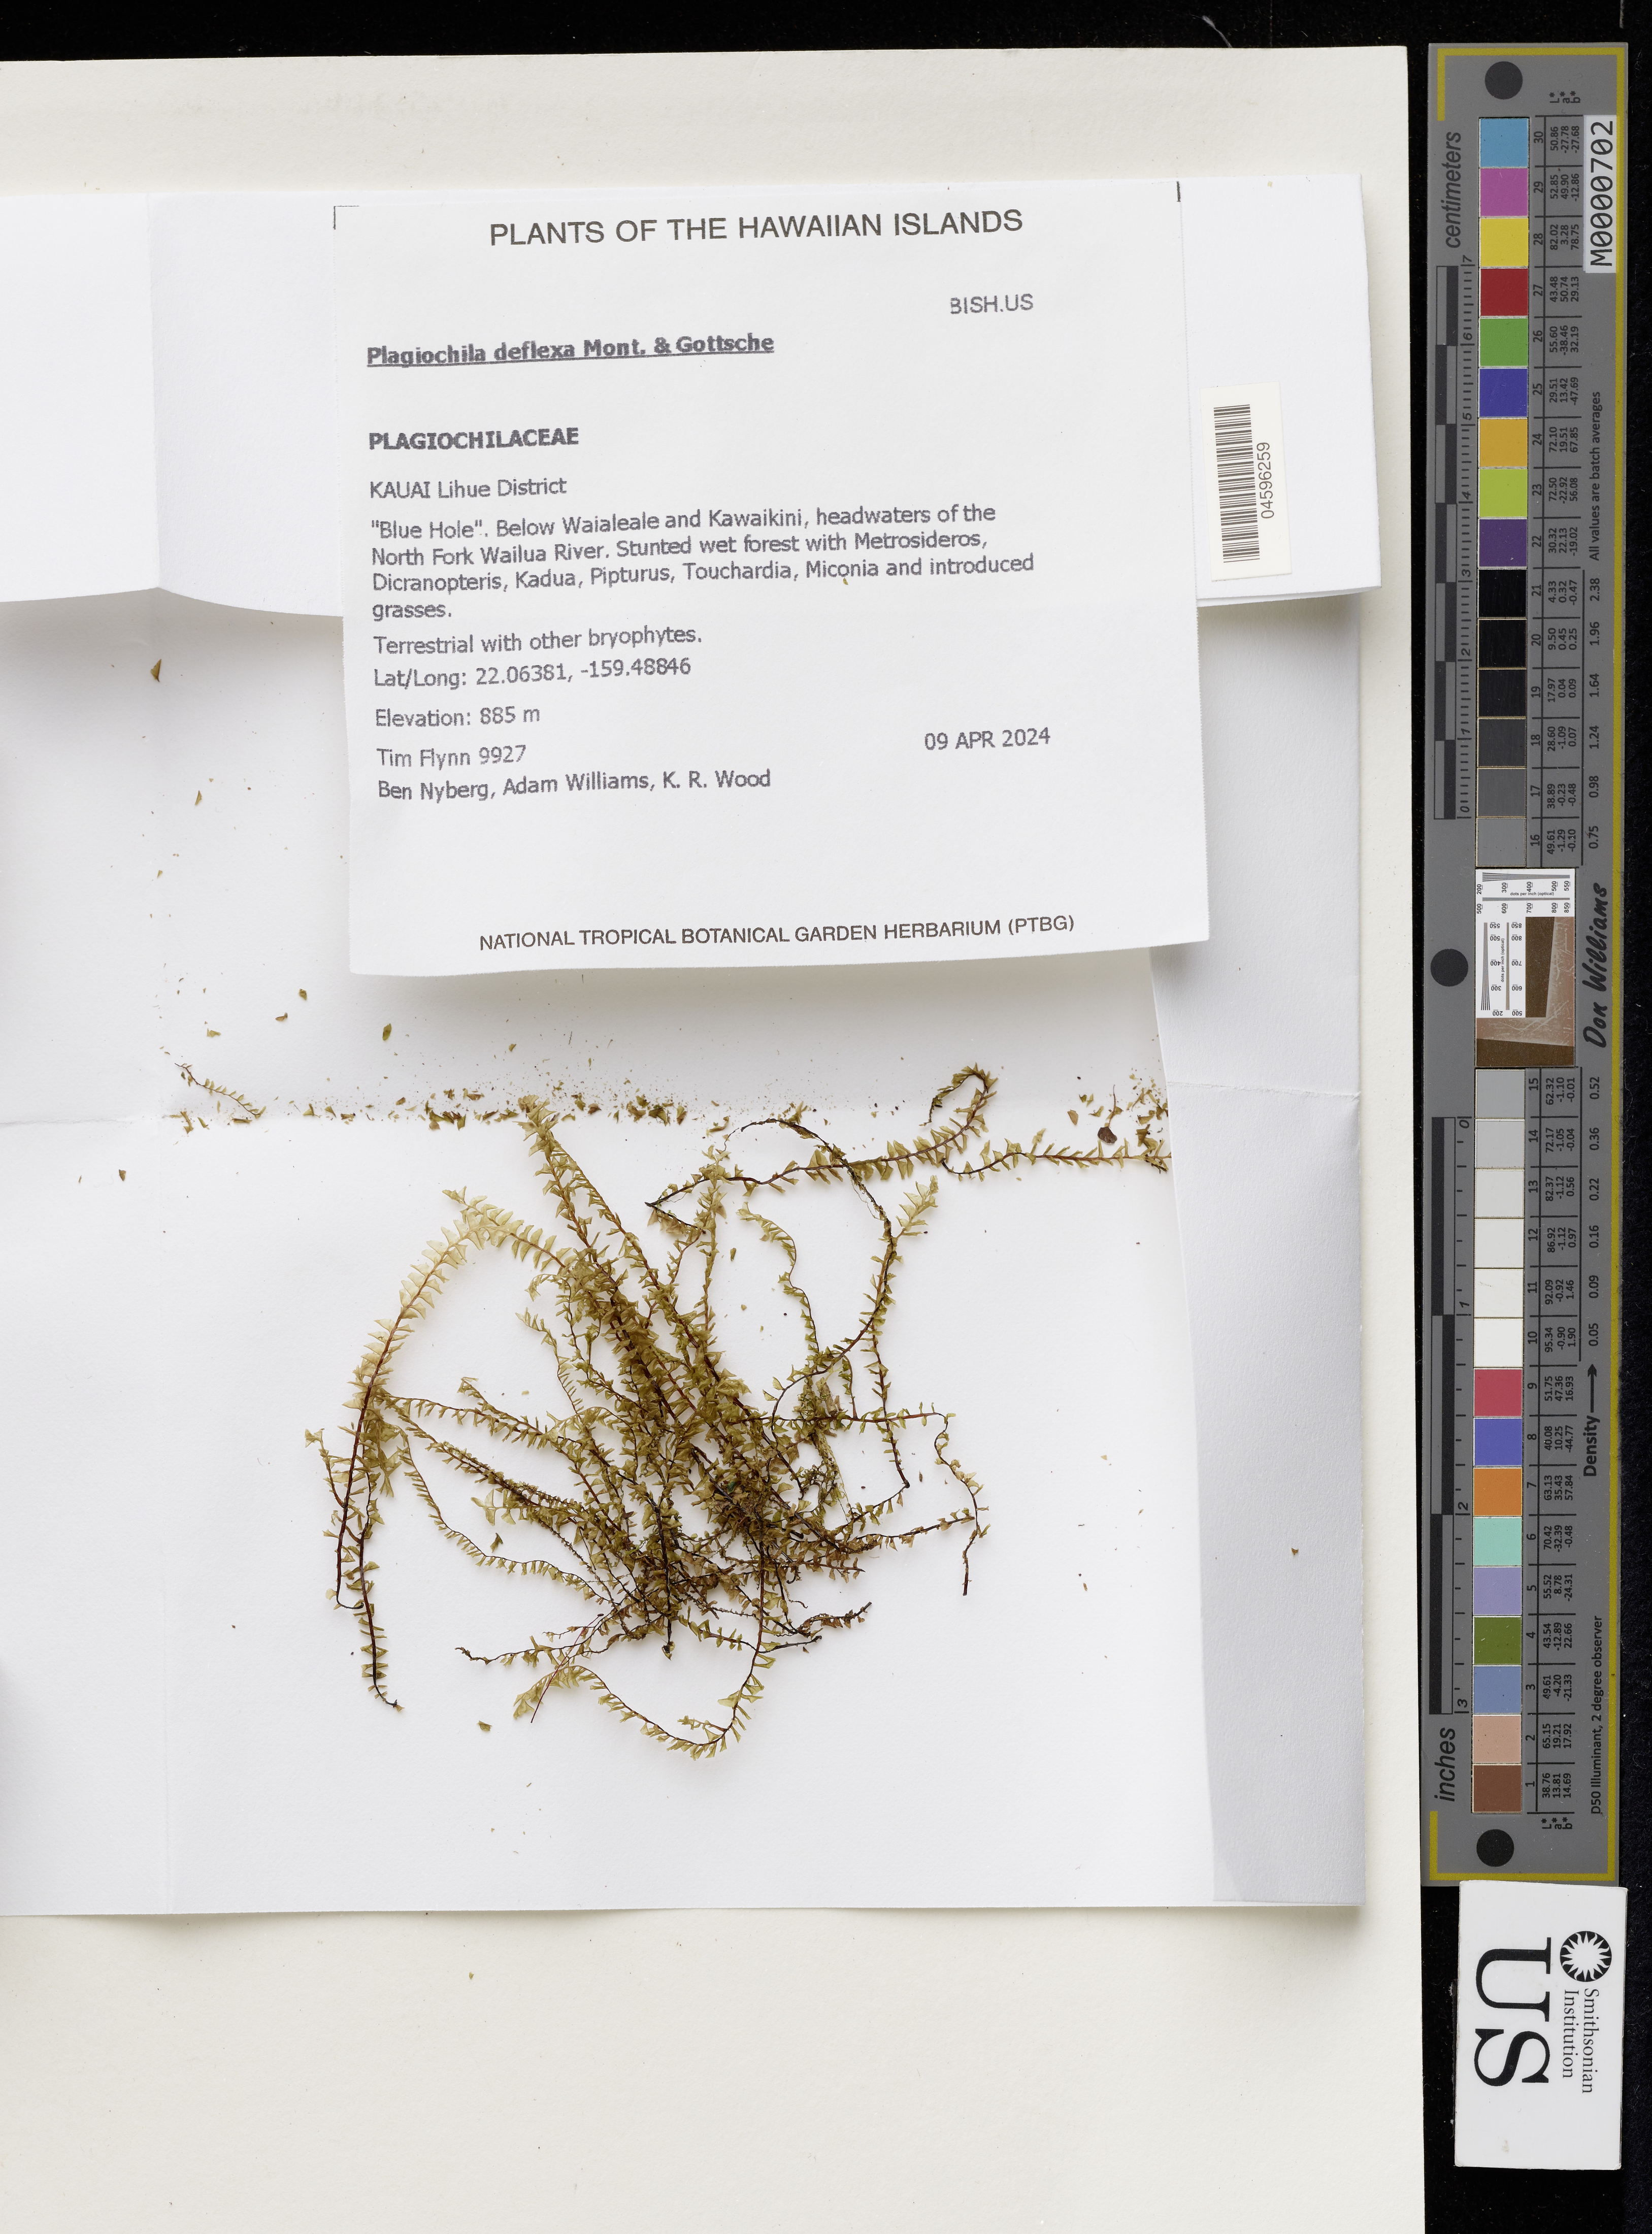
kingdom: Plantae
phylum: Marchantiophyta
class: Jungermanniopsida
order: Jungermanniales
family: Plagiochilaceae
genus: Plagiochila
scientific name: Plagiochila deflexa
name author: (Gott.) Mont.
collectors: T. Flynn, B. Nyberg, A. Williams & R. Wood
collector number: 9927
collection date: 2024-04-09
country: United States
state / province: Hawaii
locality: Kauai Lihue District. "Blue Hole". Below Waialeale and Kawaikini, headwaters of the North Fork Wailua River.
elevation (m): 885